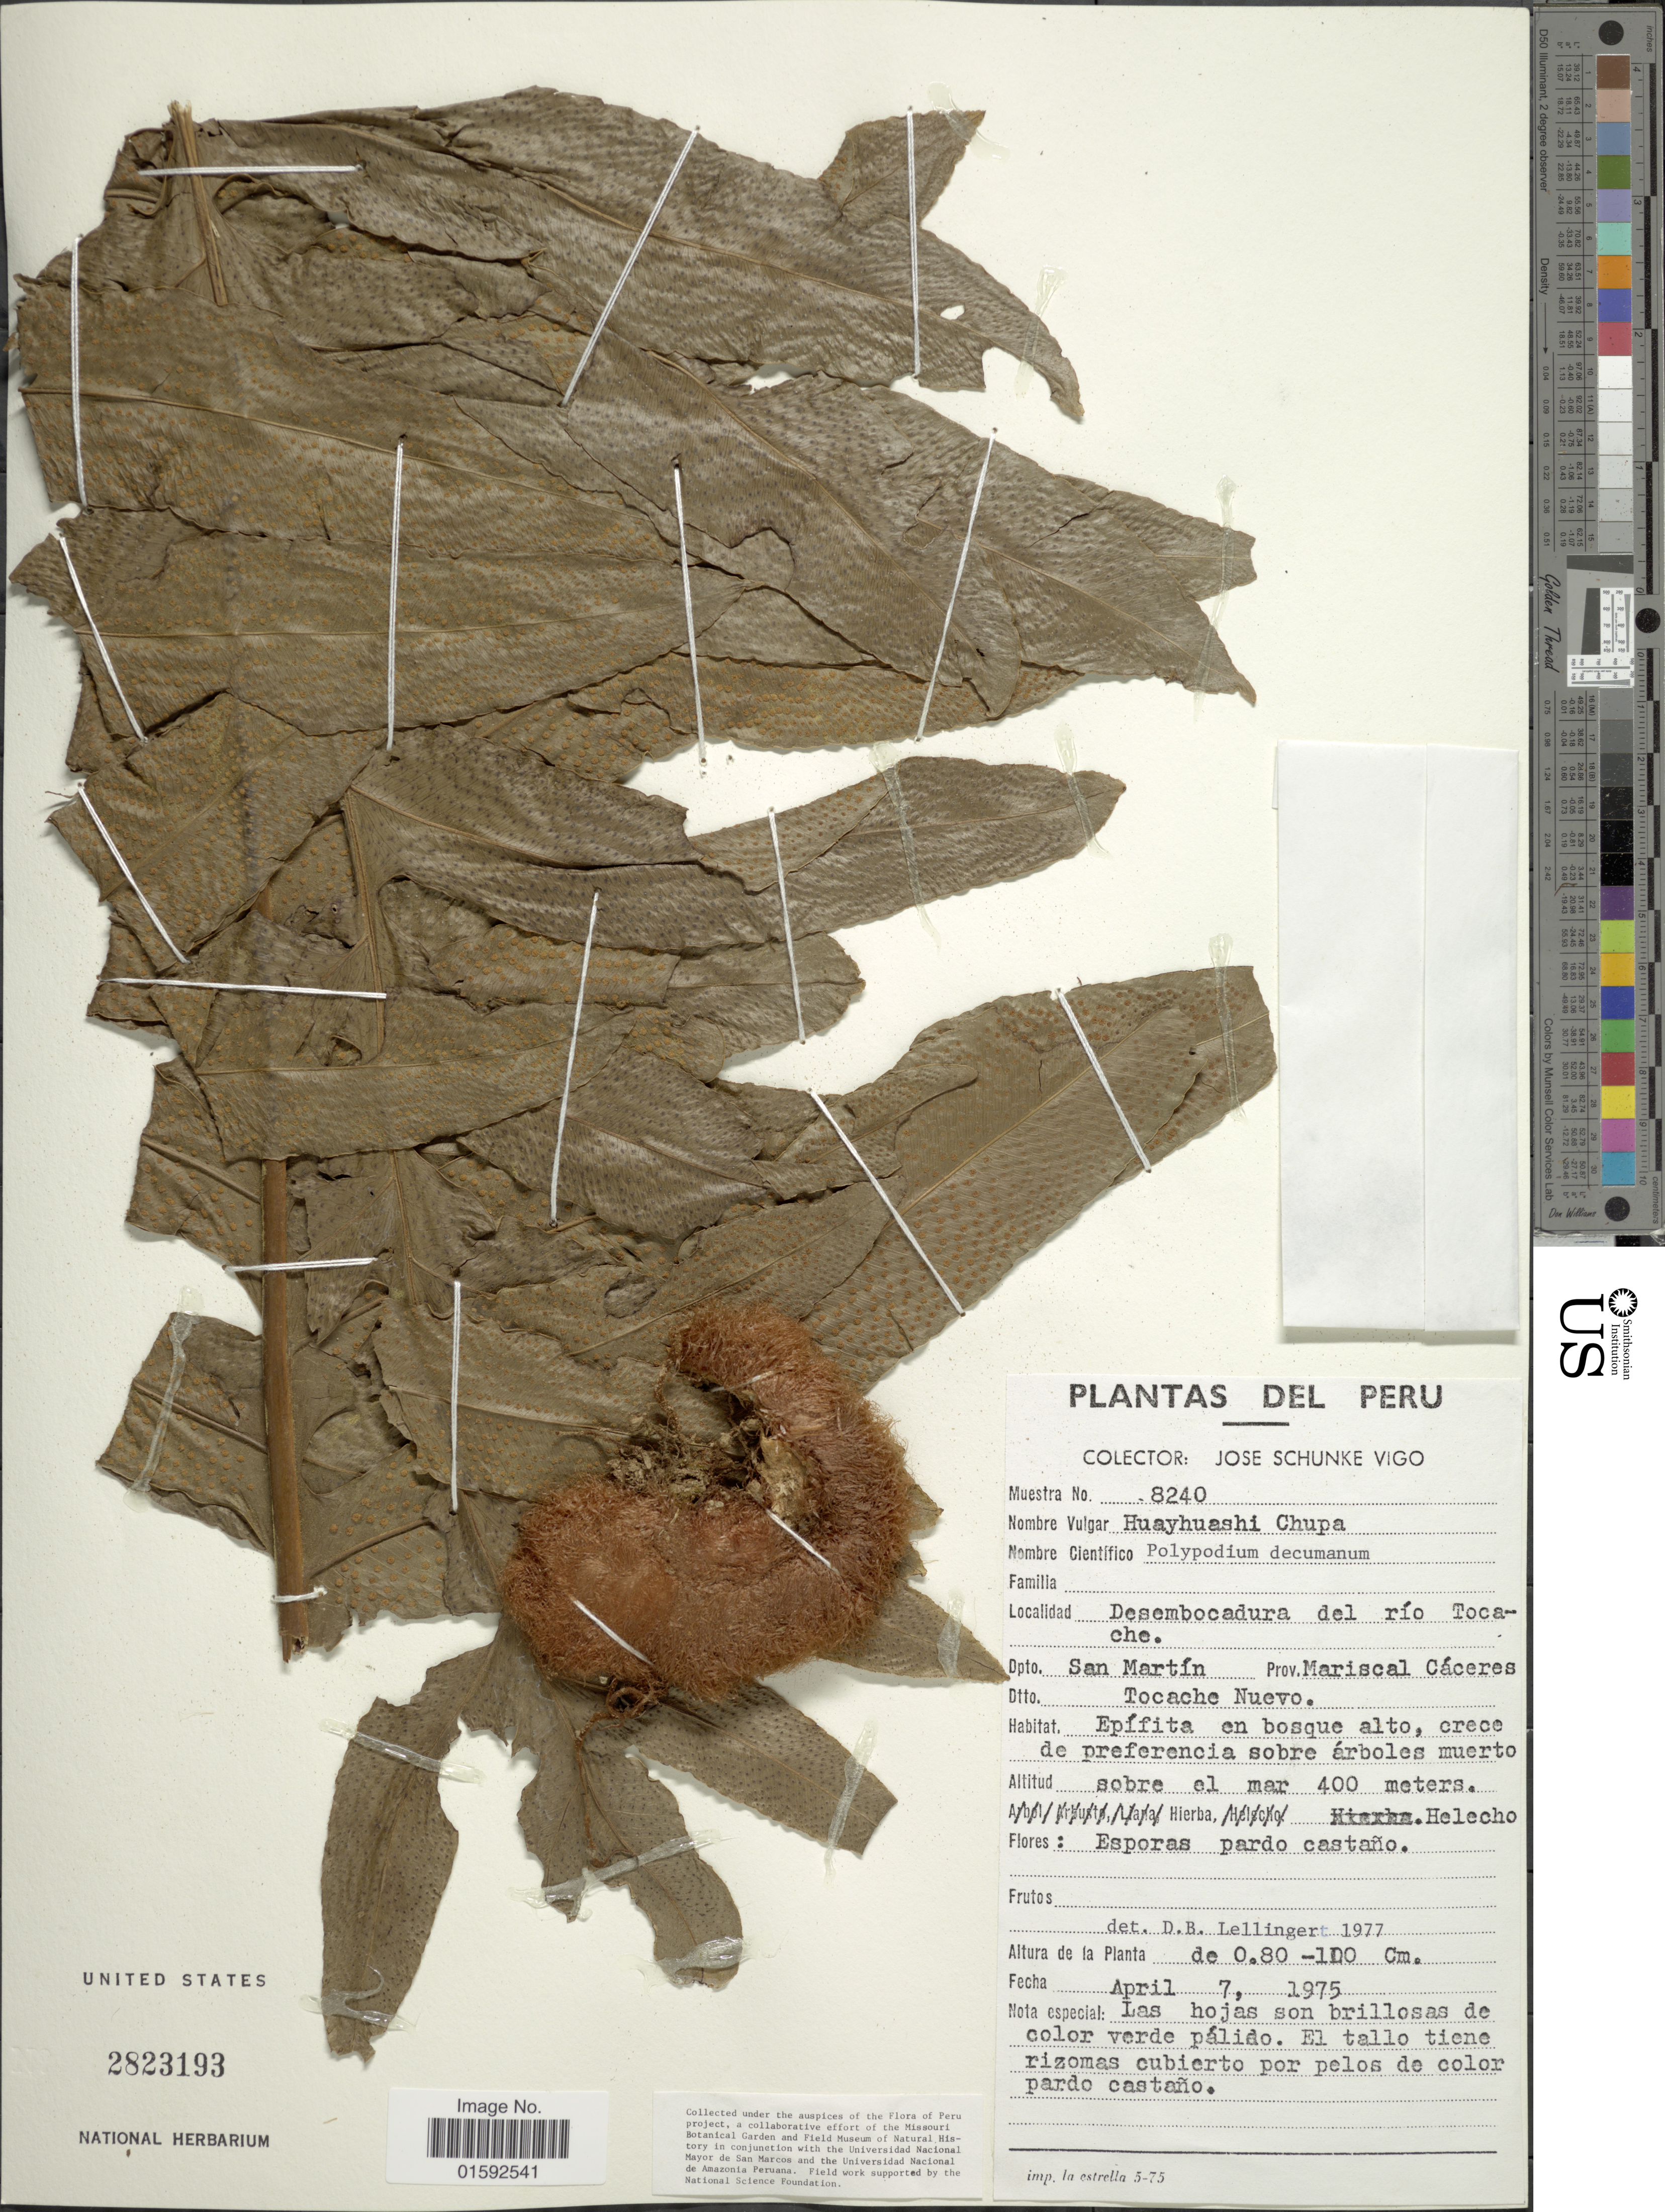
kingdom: Plantae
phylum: Tracheophyta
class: Polypodiopsida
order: Polypodiales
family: Polypodiaceae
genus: Phlebodium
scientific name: Phlebodium decumanum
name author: (Willd.) J. Sm.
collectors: J. Schunke Vigo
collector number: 8240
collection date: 1975-04-07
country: Peru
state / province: San Martín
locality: Dpto. San Martin, Prov. Mariscal Cáceres. Dtto: Tocache Nuevo. Desembocadura del río Tocache.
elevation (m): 400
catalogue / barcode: US 2823193